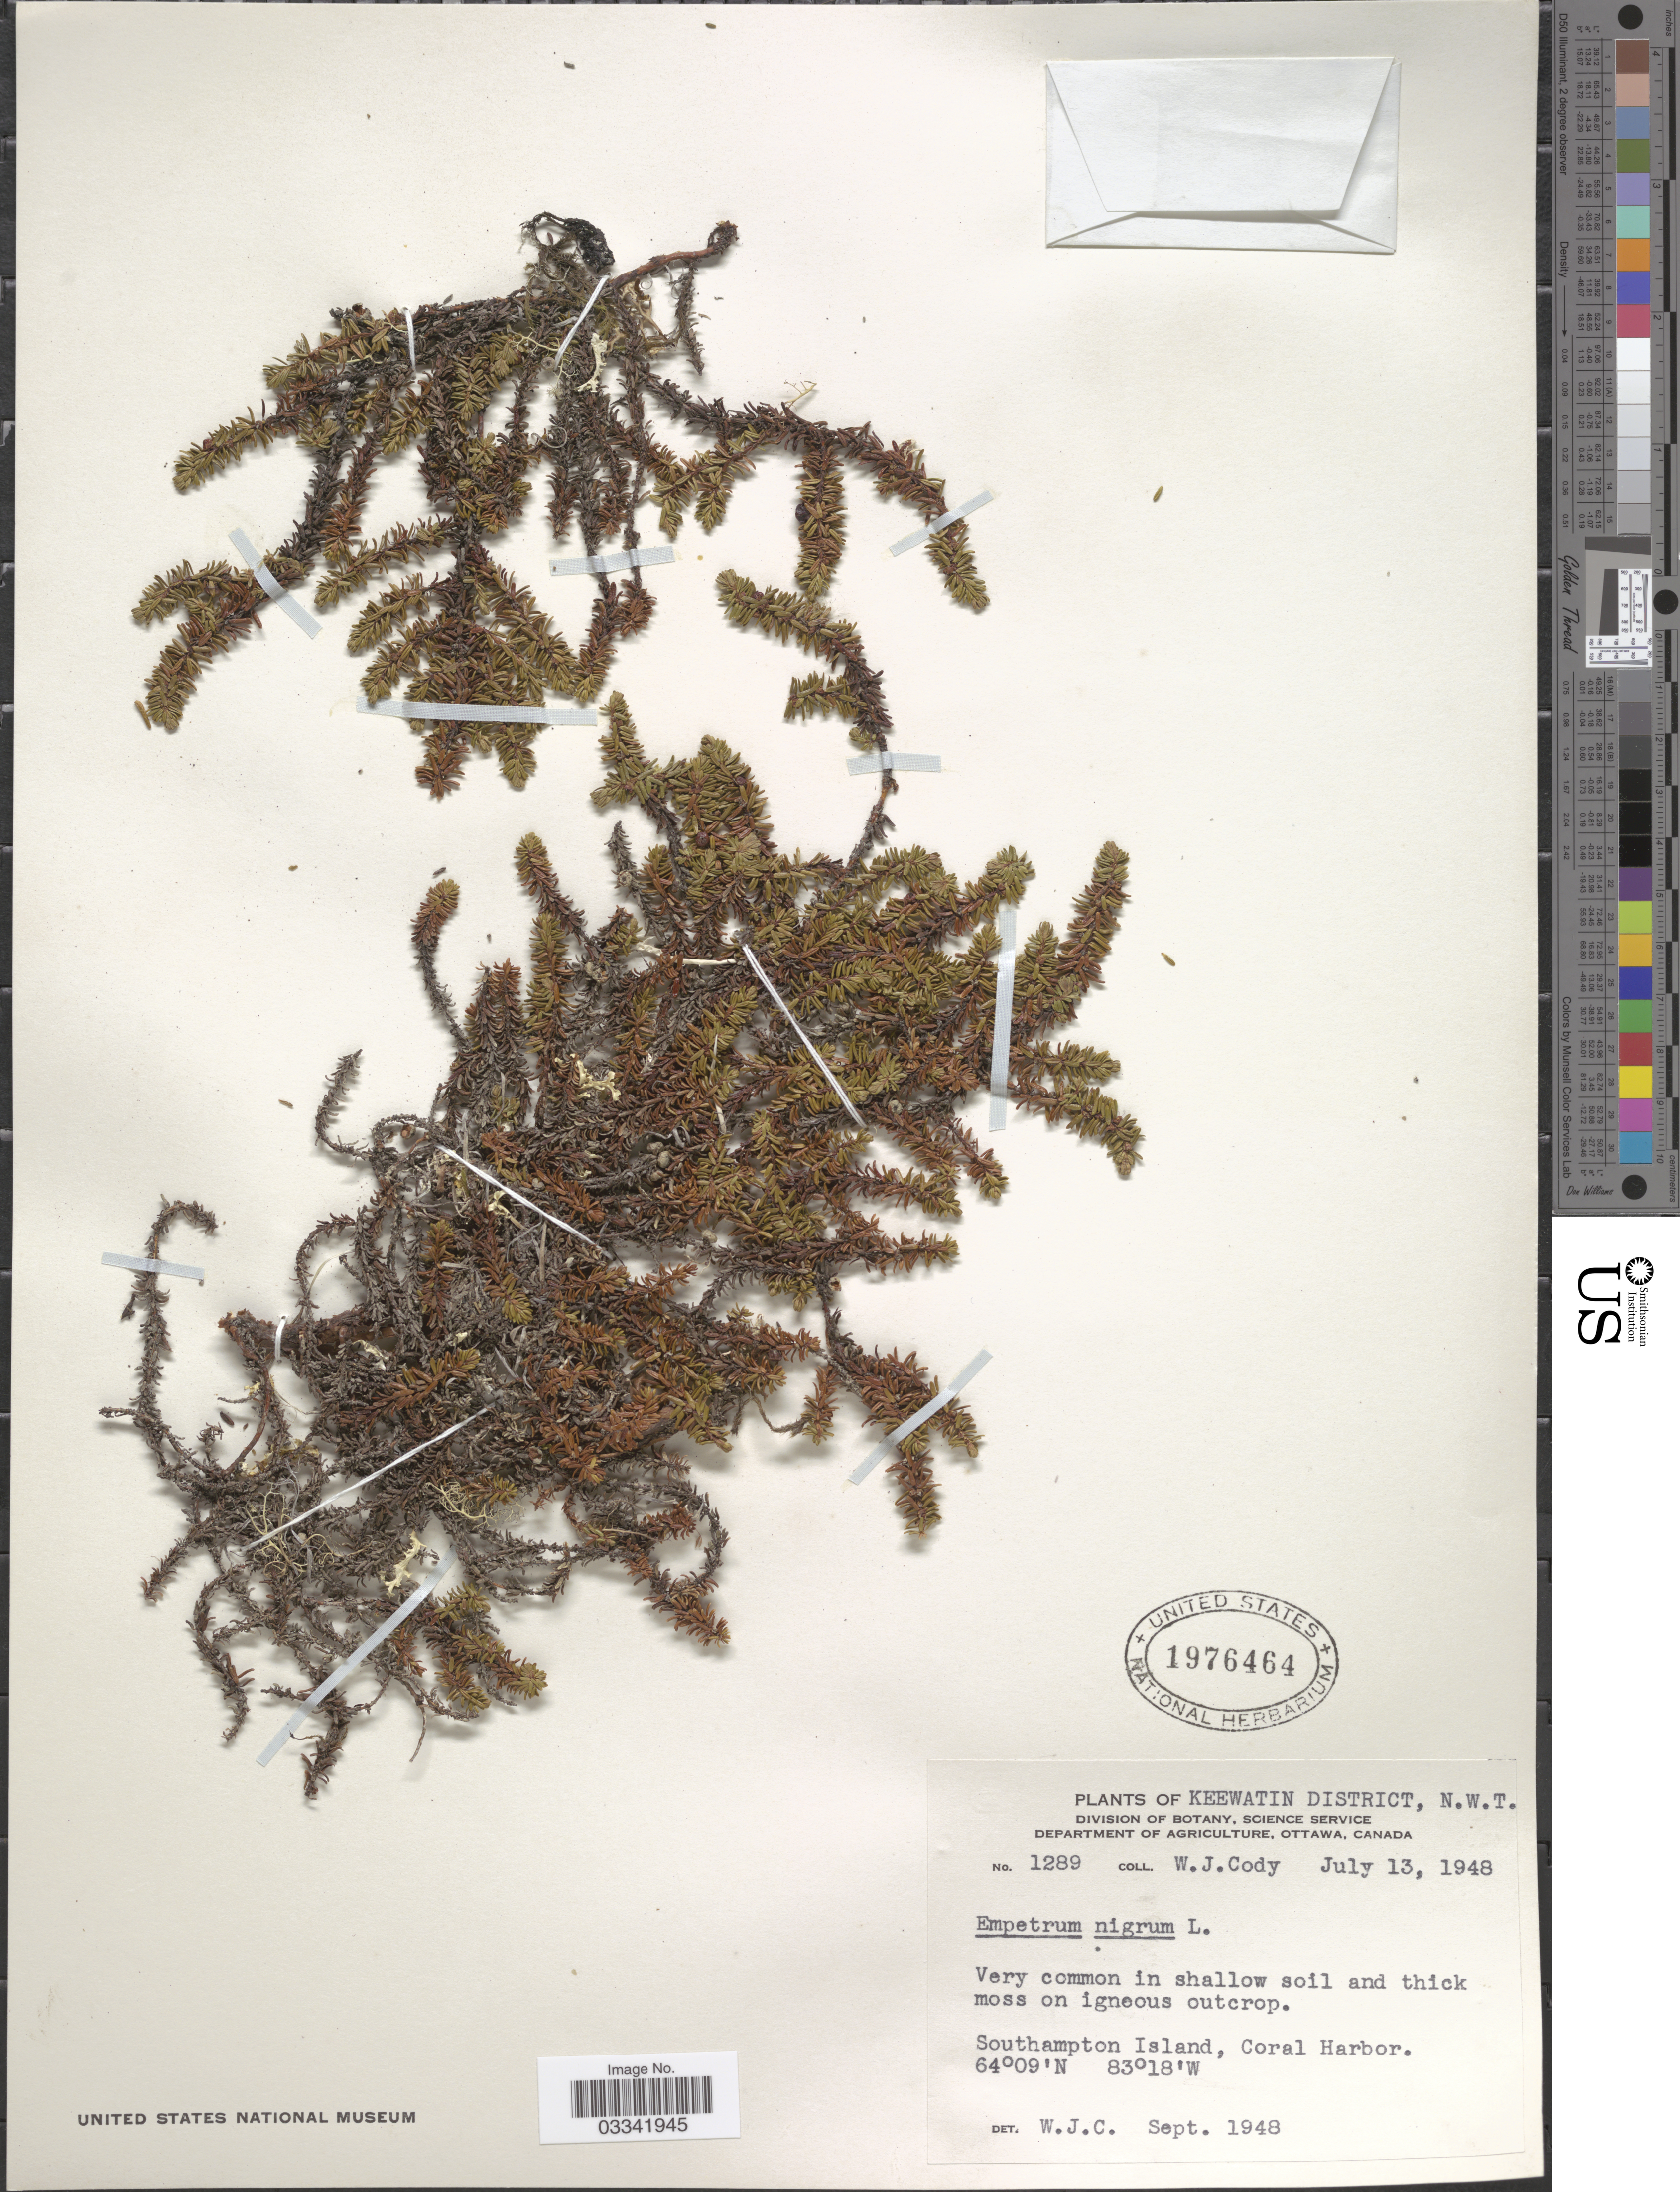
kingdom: Plantae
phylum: Tracheophyta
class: Magnoliopsida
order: Ericales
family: Ericaceae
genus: Empetrum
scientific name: Empetrum nigrum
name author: L.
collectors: W. Cody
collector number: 1289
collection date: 1948-07-13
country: Canada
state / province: Northwest Territories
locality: Keewatin District, Southampton Island, Coral Harbor.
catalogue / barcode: US 1976464